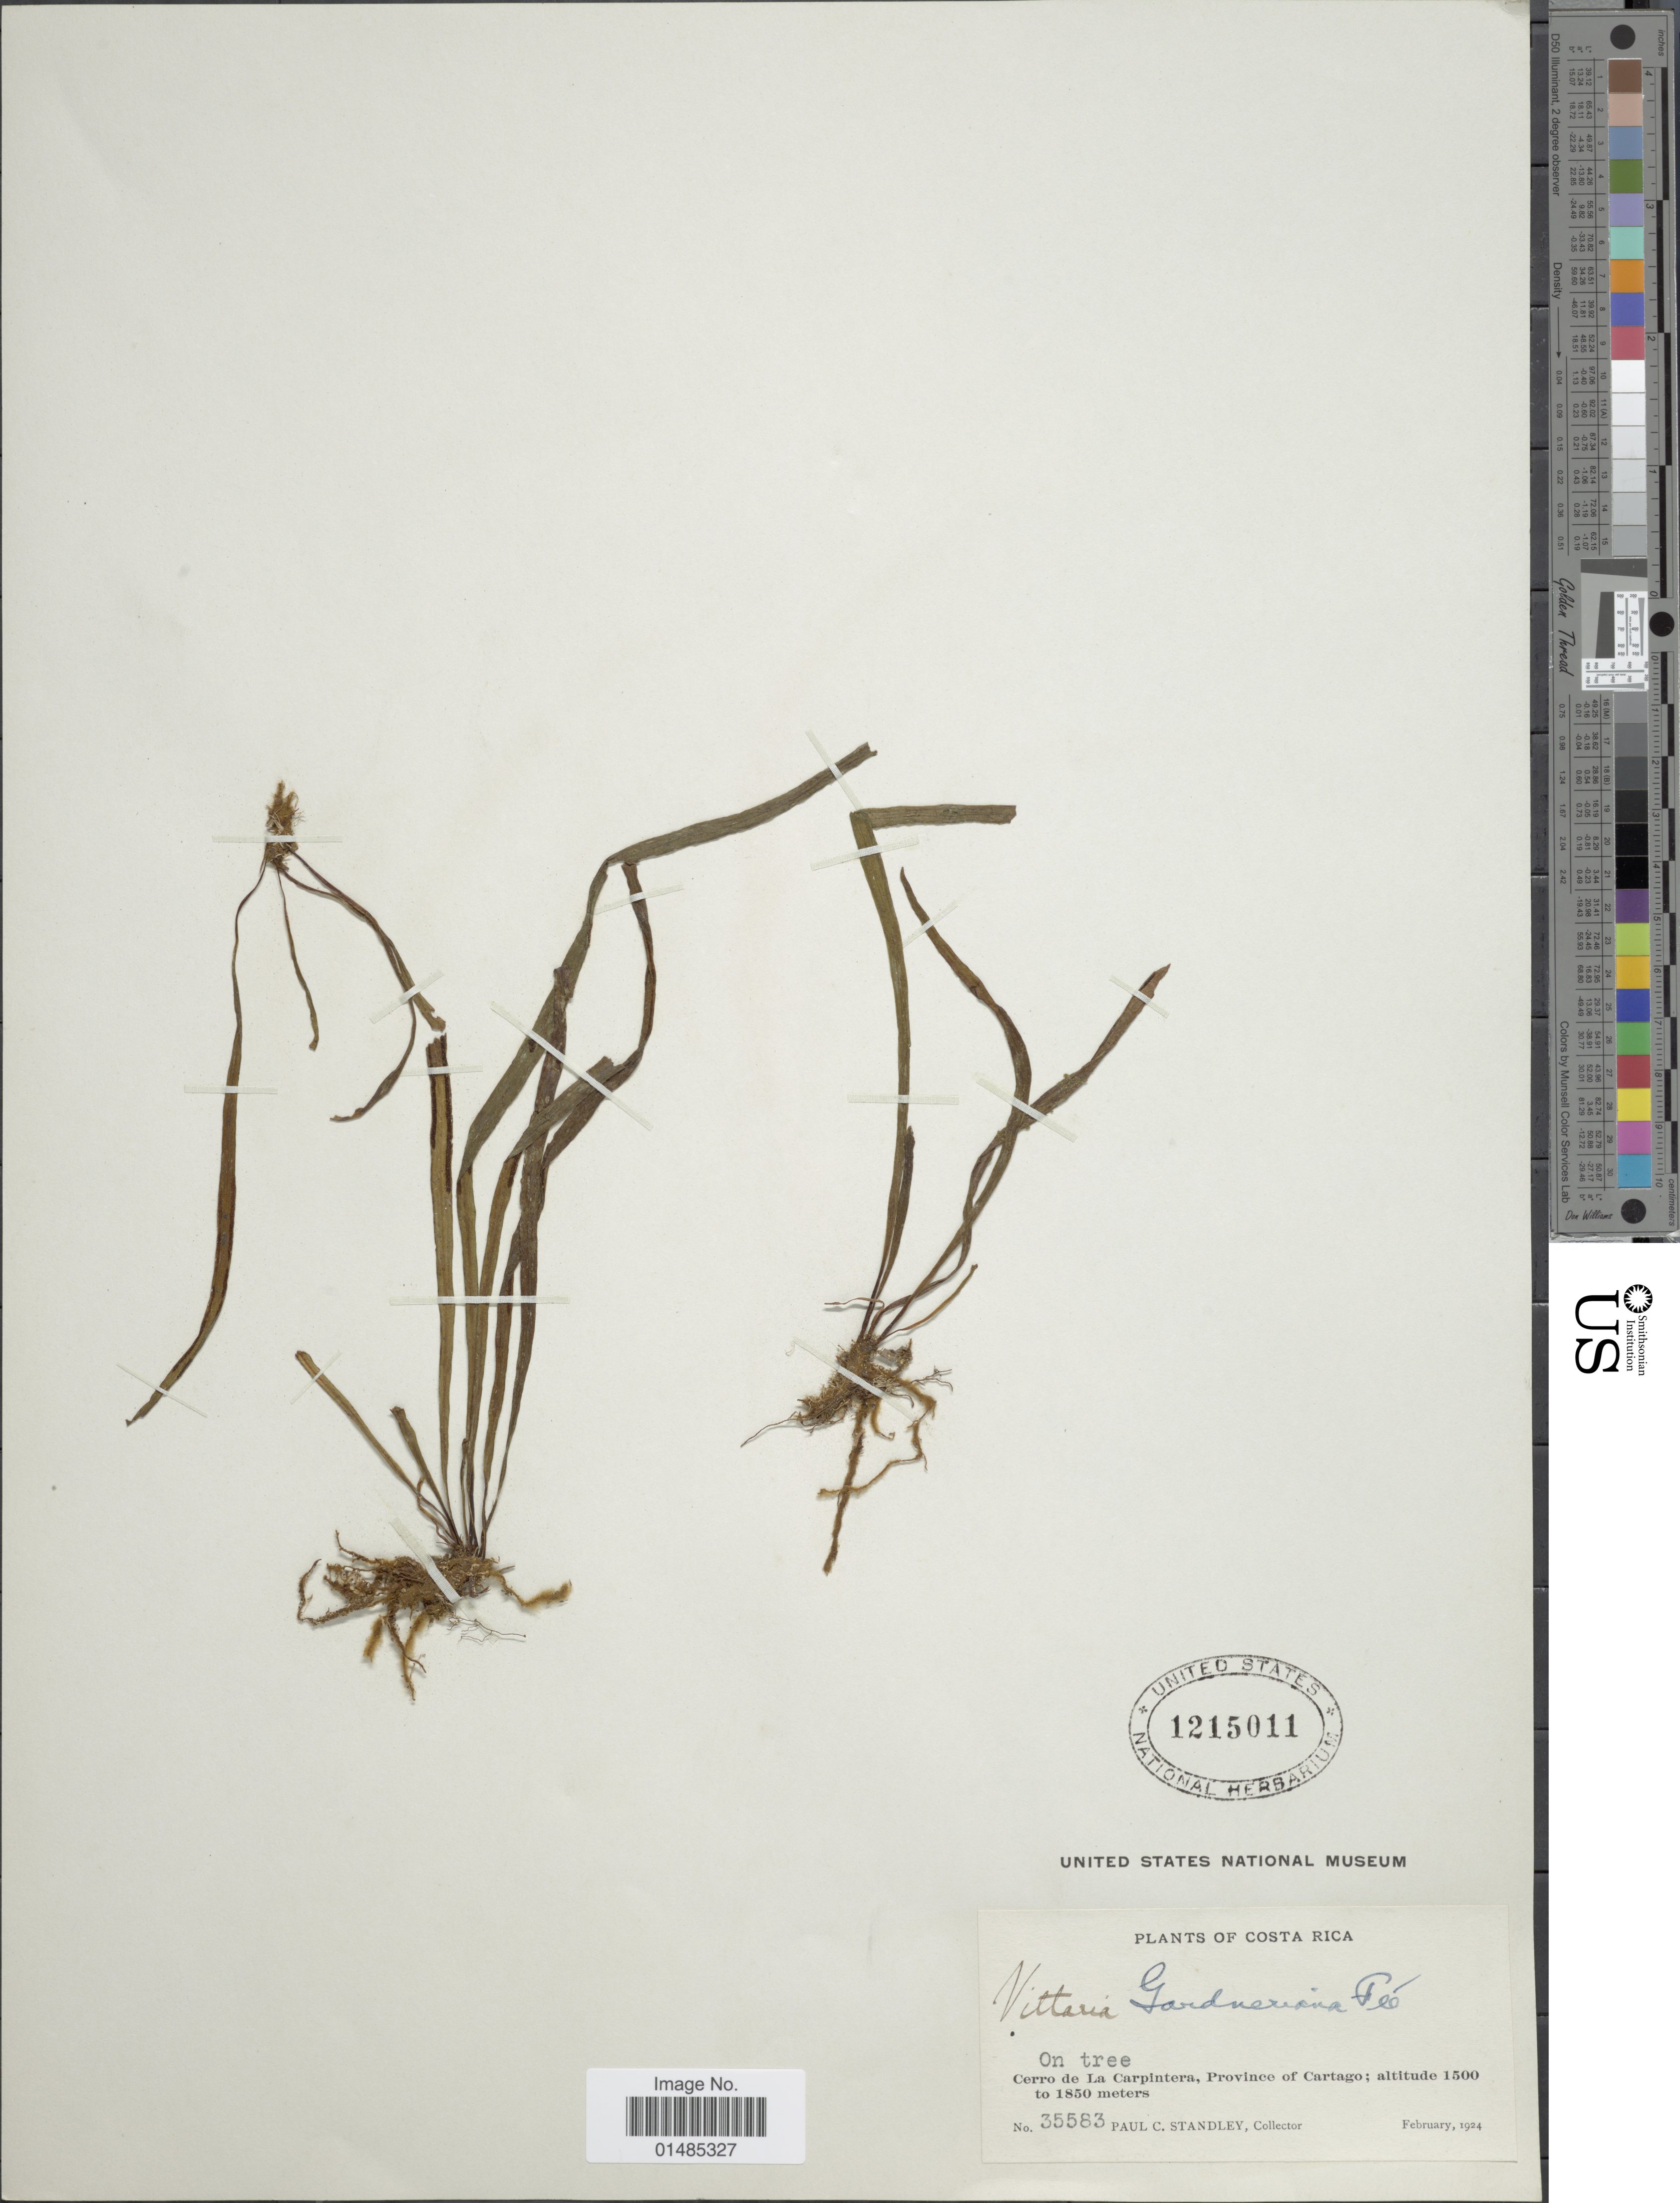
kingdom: Plantae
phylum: Tracheophyta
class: Polypodiopsida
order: Polypodiales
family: Pteridaceae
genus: Radiovittaria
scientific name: Radiovittaria gardneriana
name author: (Fée) E.H. Crane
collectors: P. C. Standley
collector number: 35583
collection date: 1924-02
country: Costa Rica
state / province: Cartago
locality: Cerro de La Carpintera.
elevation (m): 1500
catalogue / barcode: US 1215011